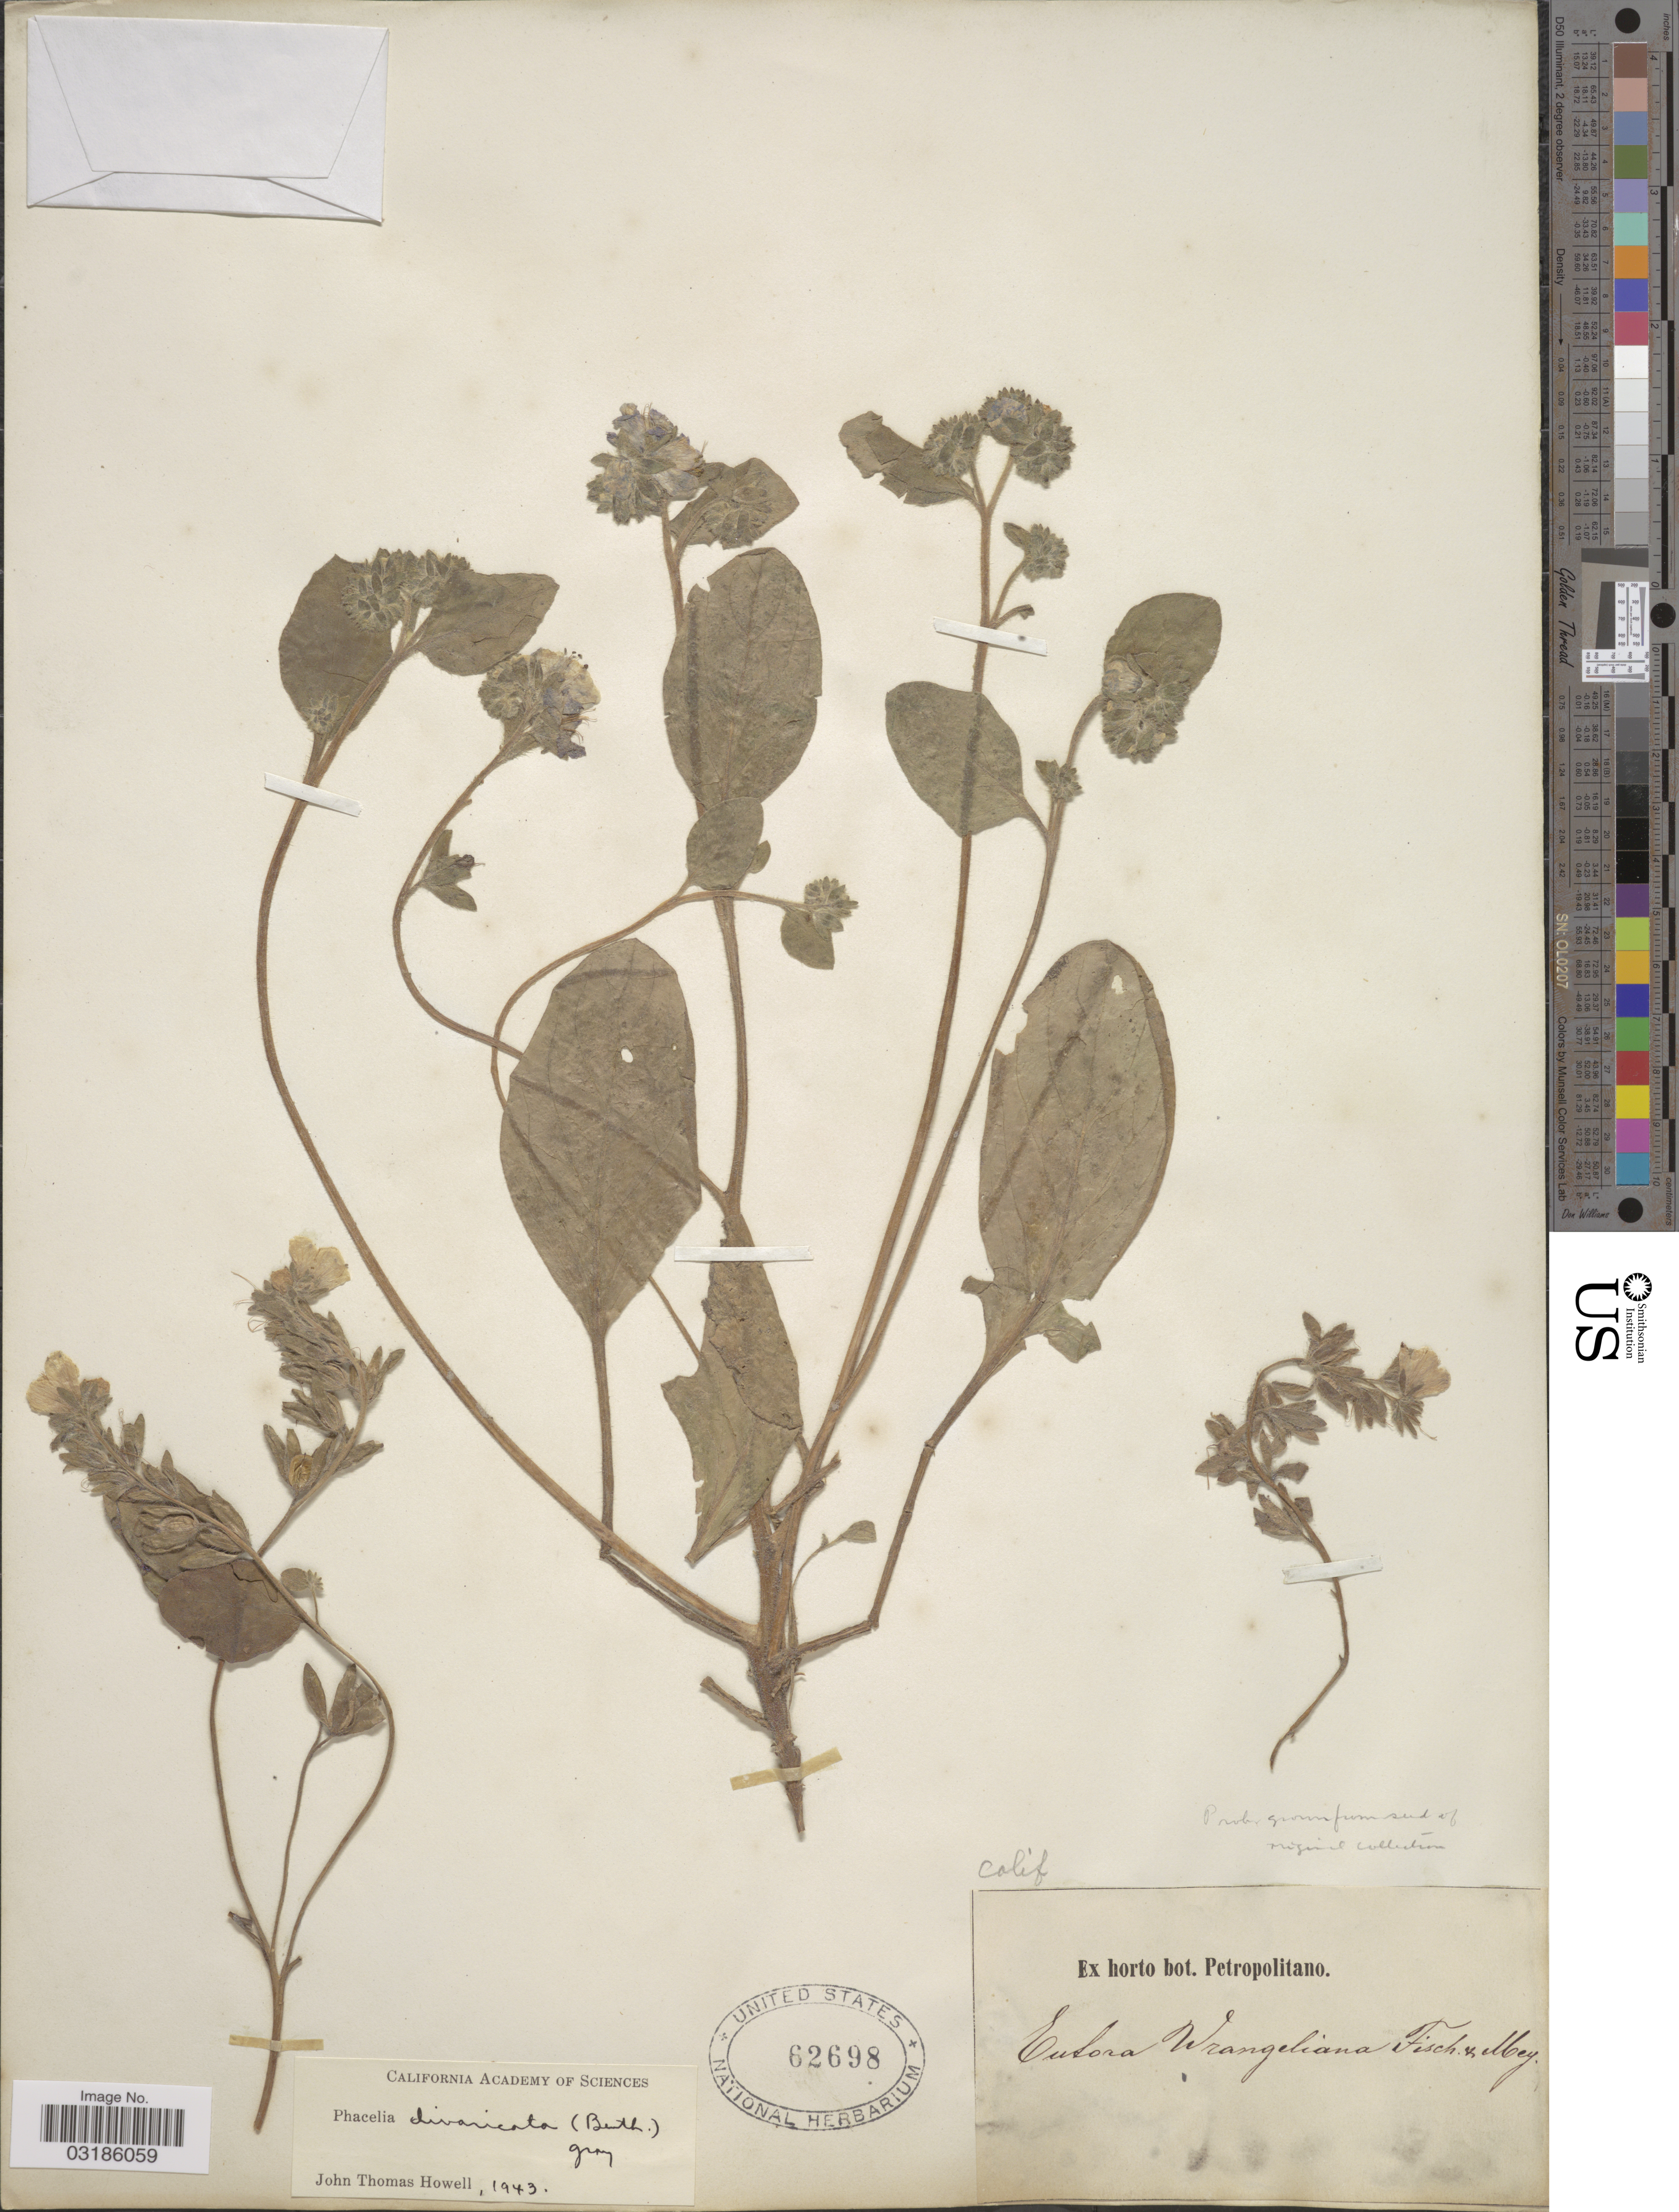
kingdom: Plantae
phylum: Tracheophyta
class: Magnoliopsida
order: Boraginales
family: Hydrophyllaceae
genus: Phacelia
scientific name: Phacelia divaricata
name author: (Benth.) A. Gray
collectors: ex Horto Bot. Petropolitano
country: United States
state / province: California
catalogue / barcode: US 62698